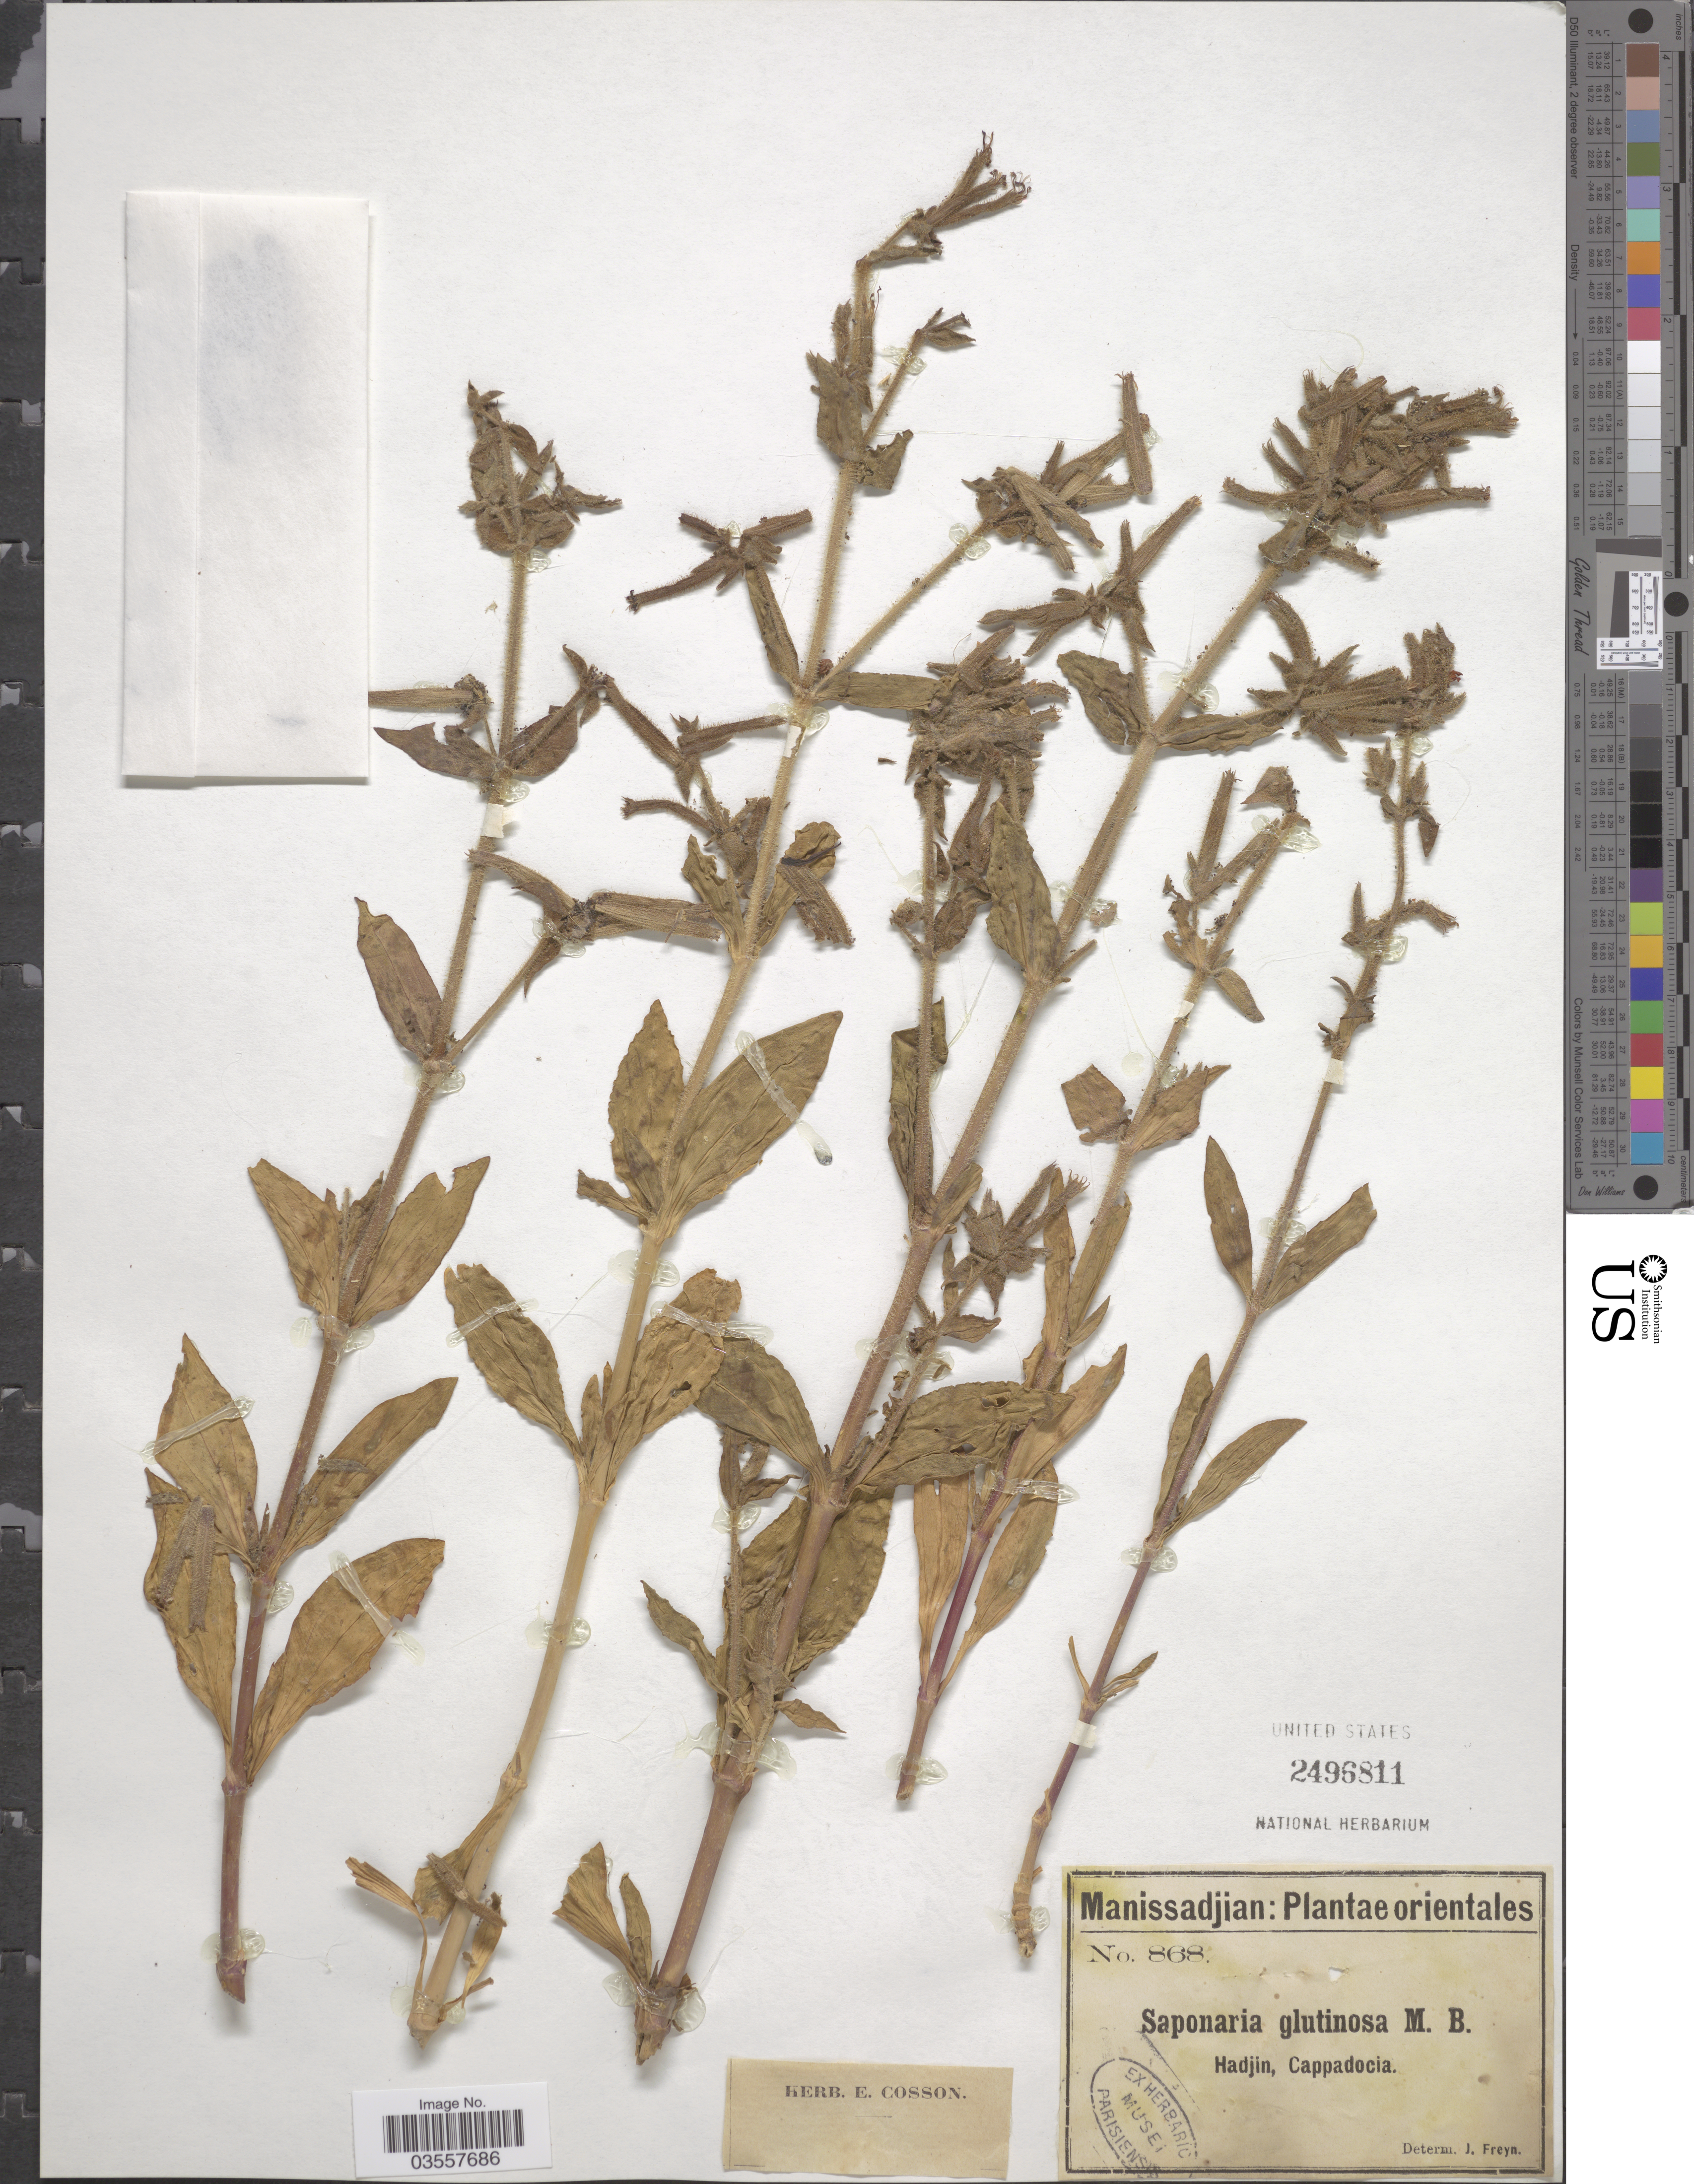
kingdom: Plantae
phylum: Tracheophyta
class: Magnoliopsida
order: Caryophyllales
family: Caryophyllaceae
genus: Saponaria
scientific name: Saponaria glutinosa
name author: M. Bieb.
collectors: -. Manissadjian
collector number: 868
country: Turkey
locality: Orientales. Hadjin, Cappadocia.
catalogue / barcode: US 2496811